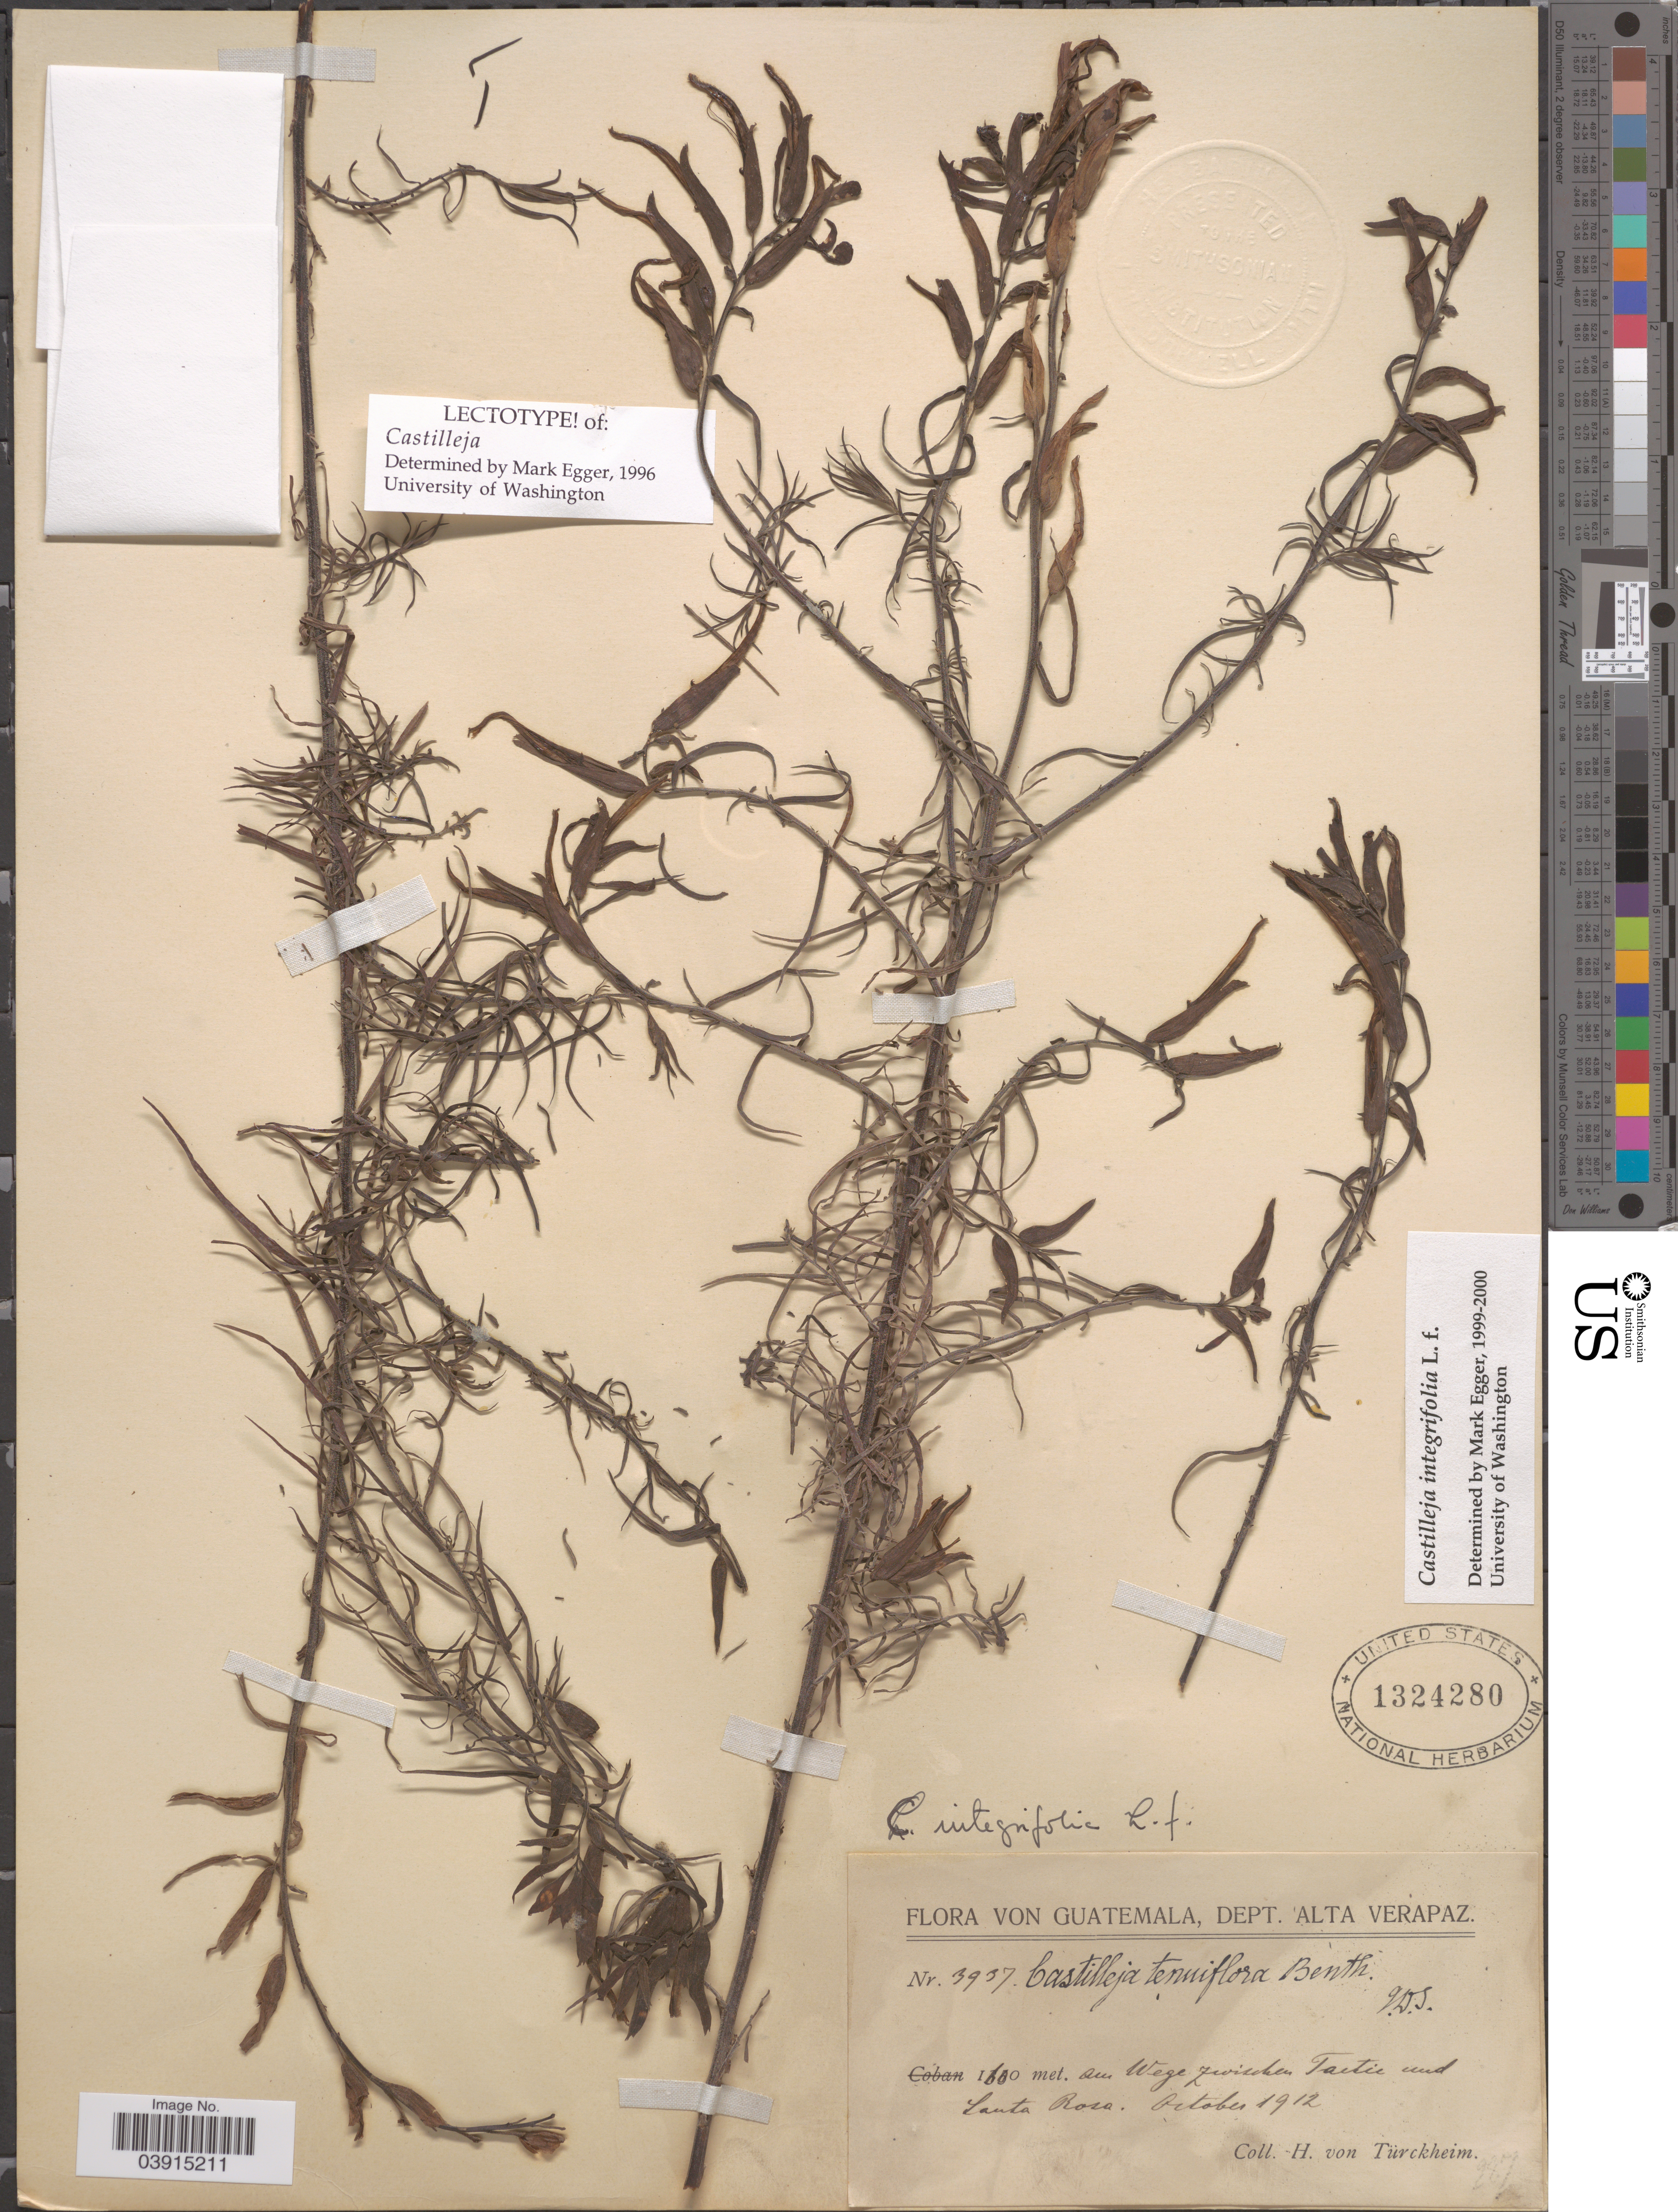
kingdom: Plantae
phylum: Tracheophyta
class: Magnoliopsida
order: Lamiales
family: Orobanchaceae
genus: Castilleja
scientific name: Castilleja integrifolia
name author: L. f.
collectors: H. von Türckheim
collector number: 3937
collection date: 1912-10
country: Guatemala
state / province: Alta Verapaz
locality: Dept. Alta Verapaz. Am Wege zwischen Tactic und Santa Rosa.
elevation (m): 1600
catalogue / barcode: US 1324280